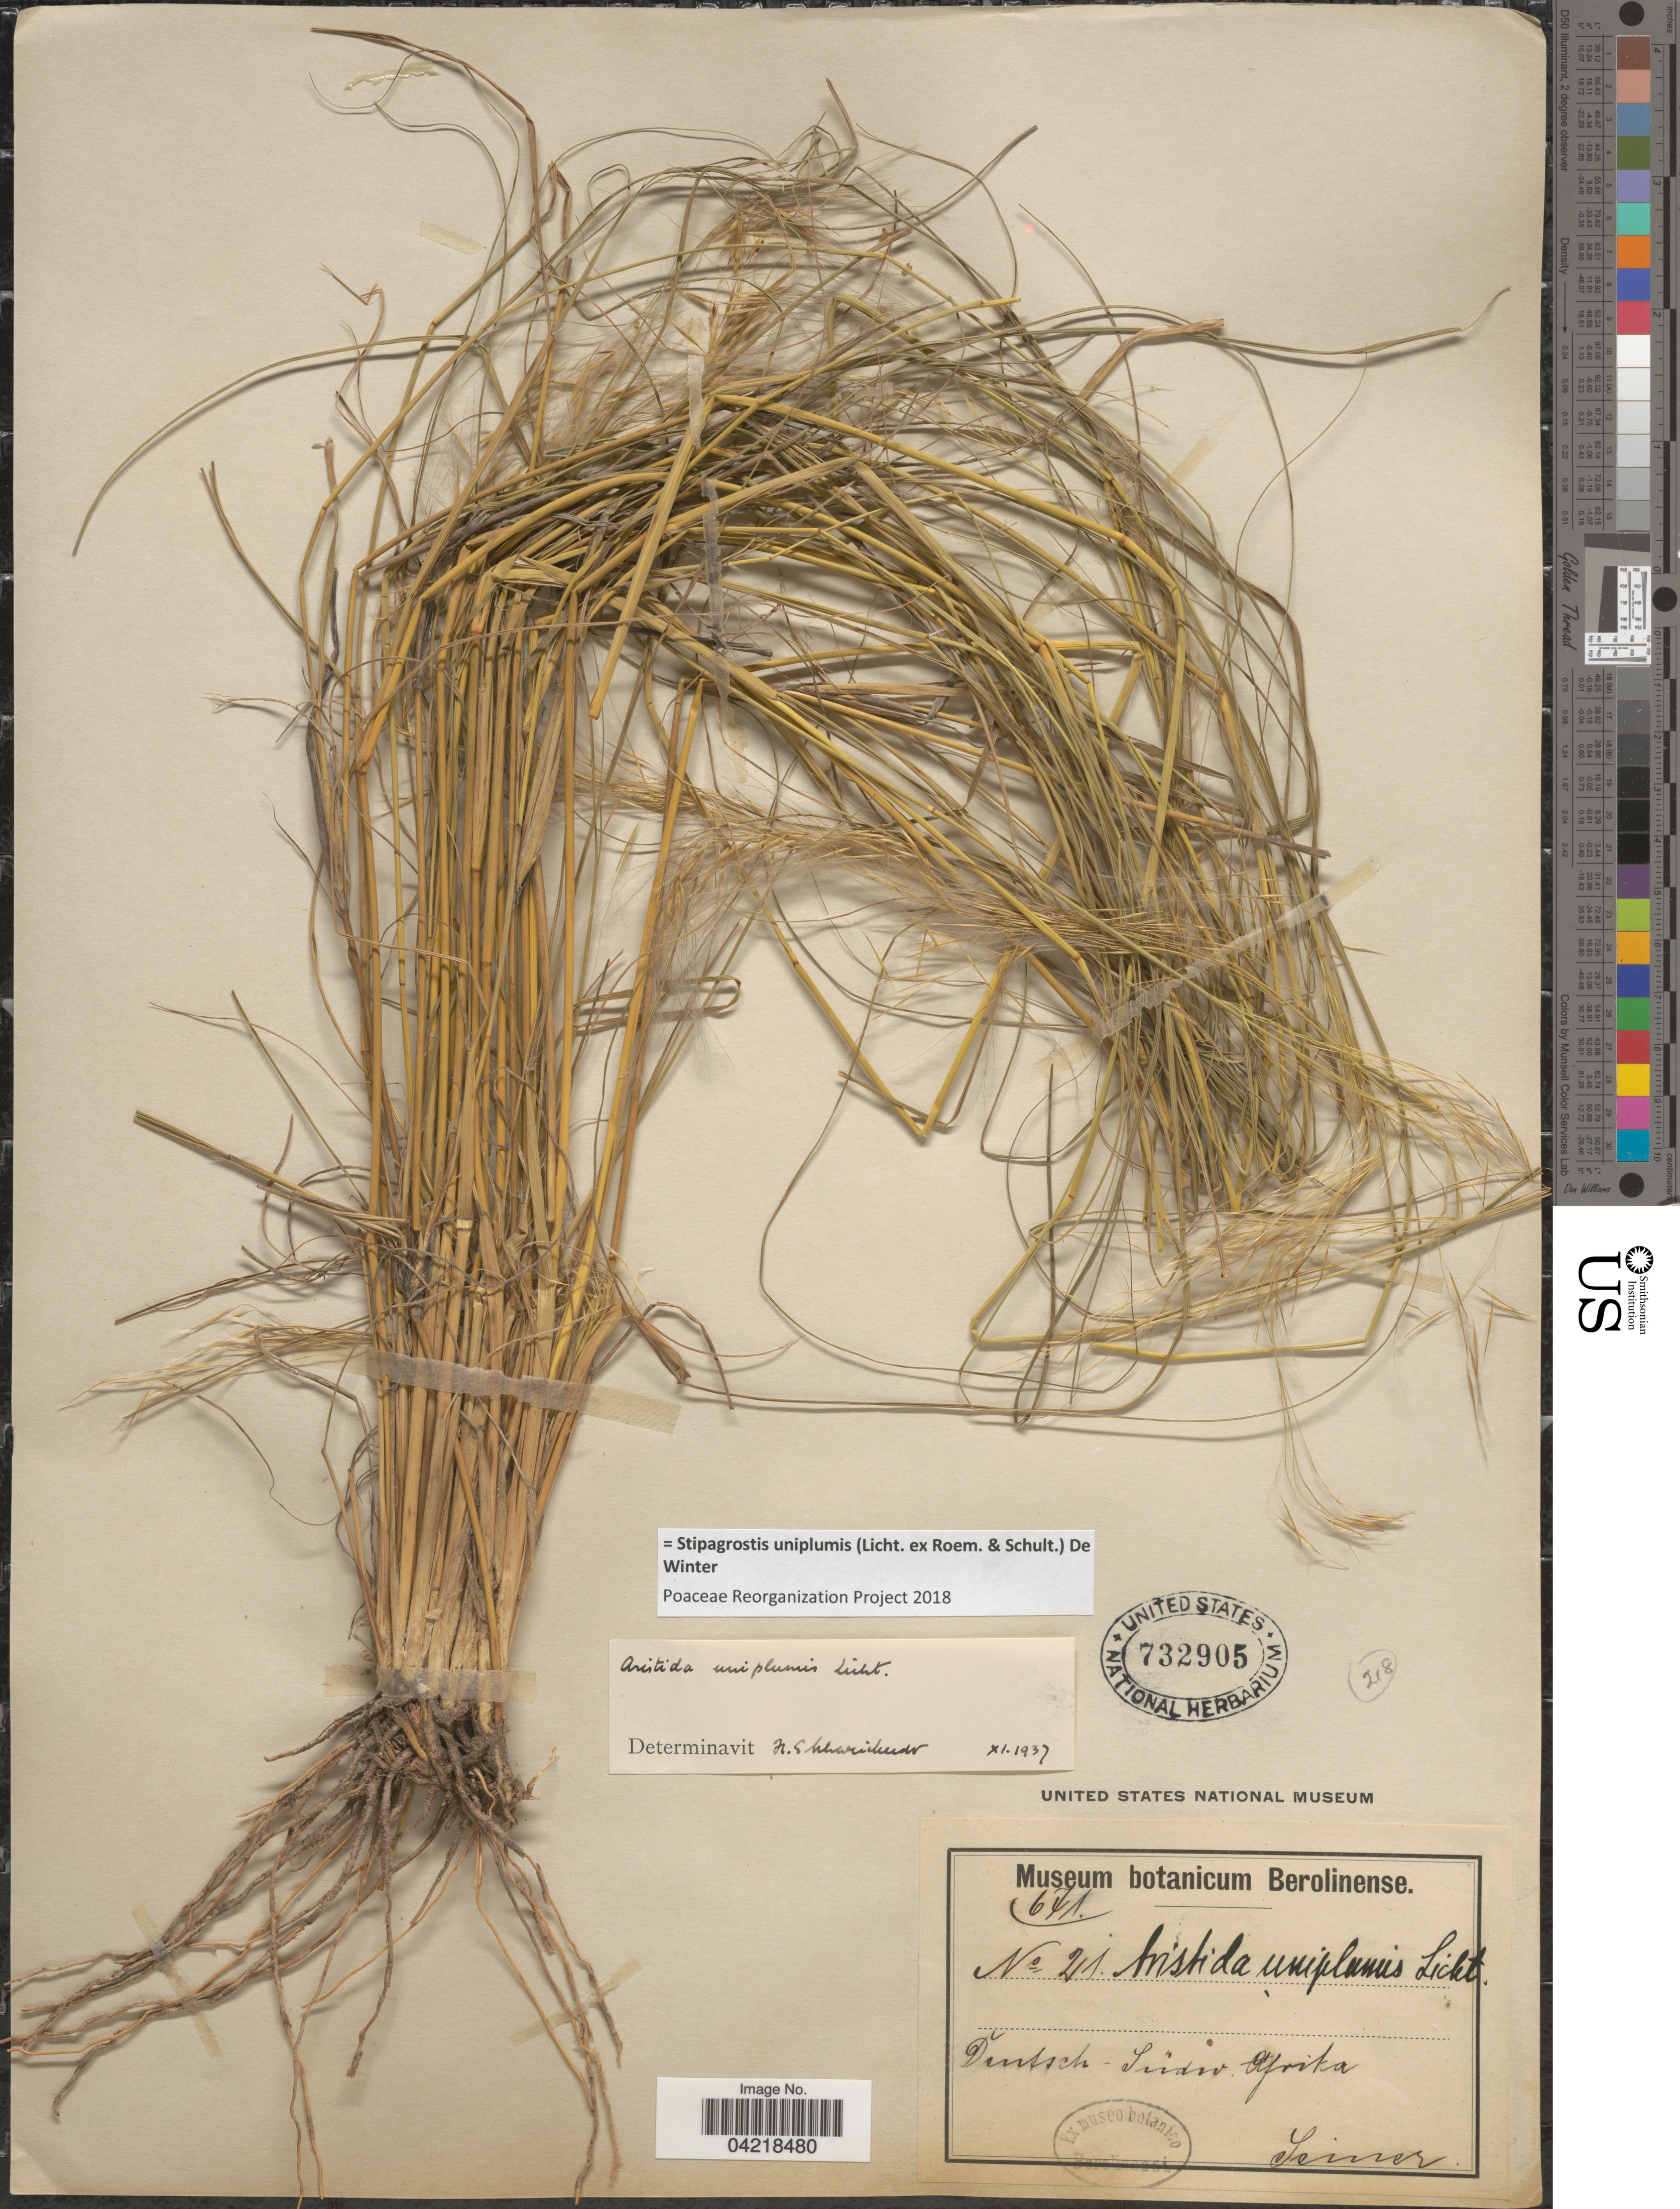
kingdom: Plantae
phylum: Tracheophyta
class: Liliopsida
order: Poales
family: Poaceae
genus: Stipagrostis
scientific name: Stipagrostis uniplumis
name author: (Licht.) De Winter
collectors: Seiner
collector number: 21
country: Namibia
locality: Deutsch-Südw. Afrika.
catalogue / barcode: US 732905